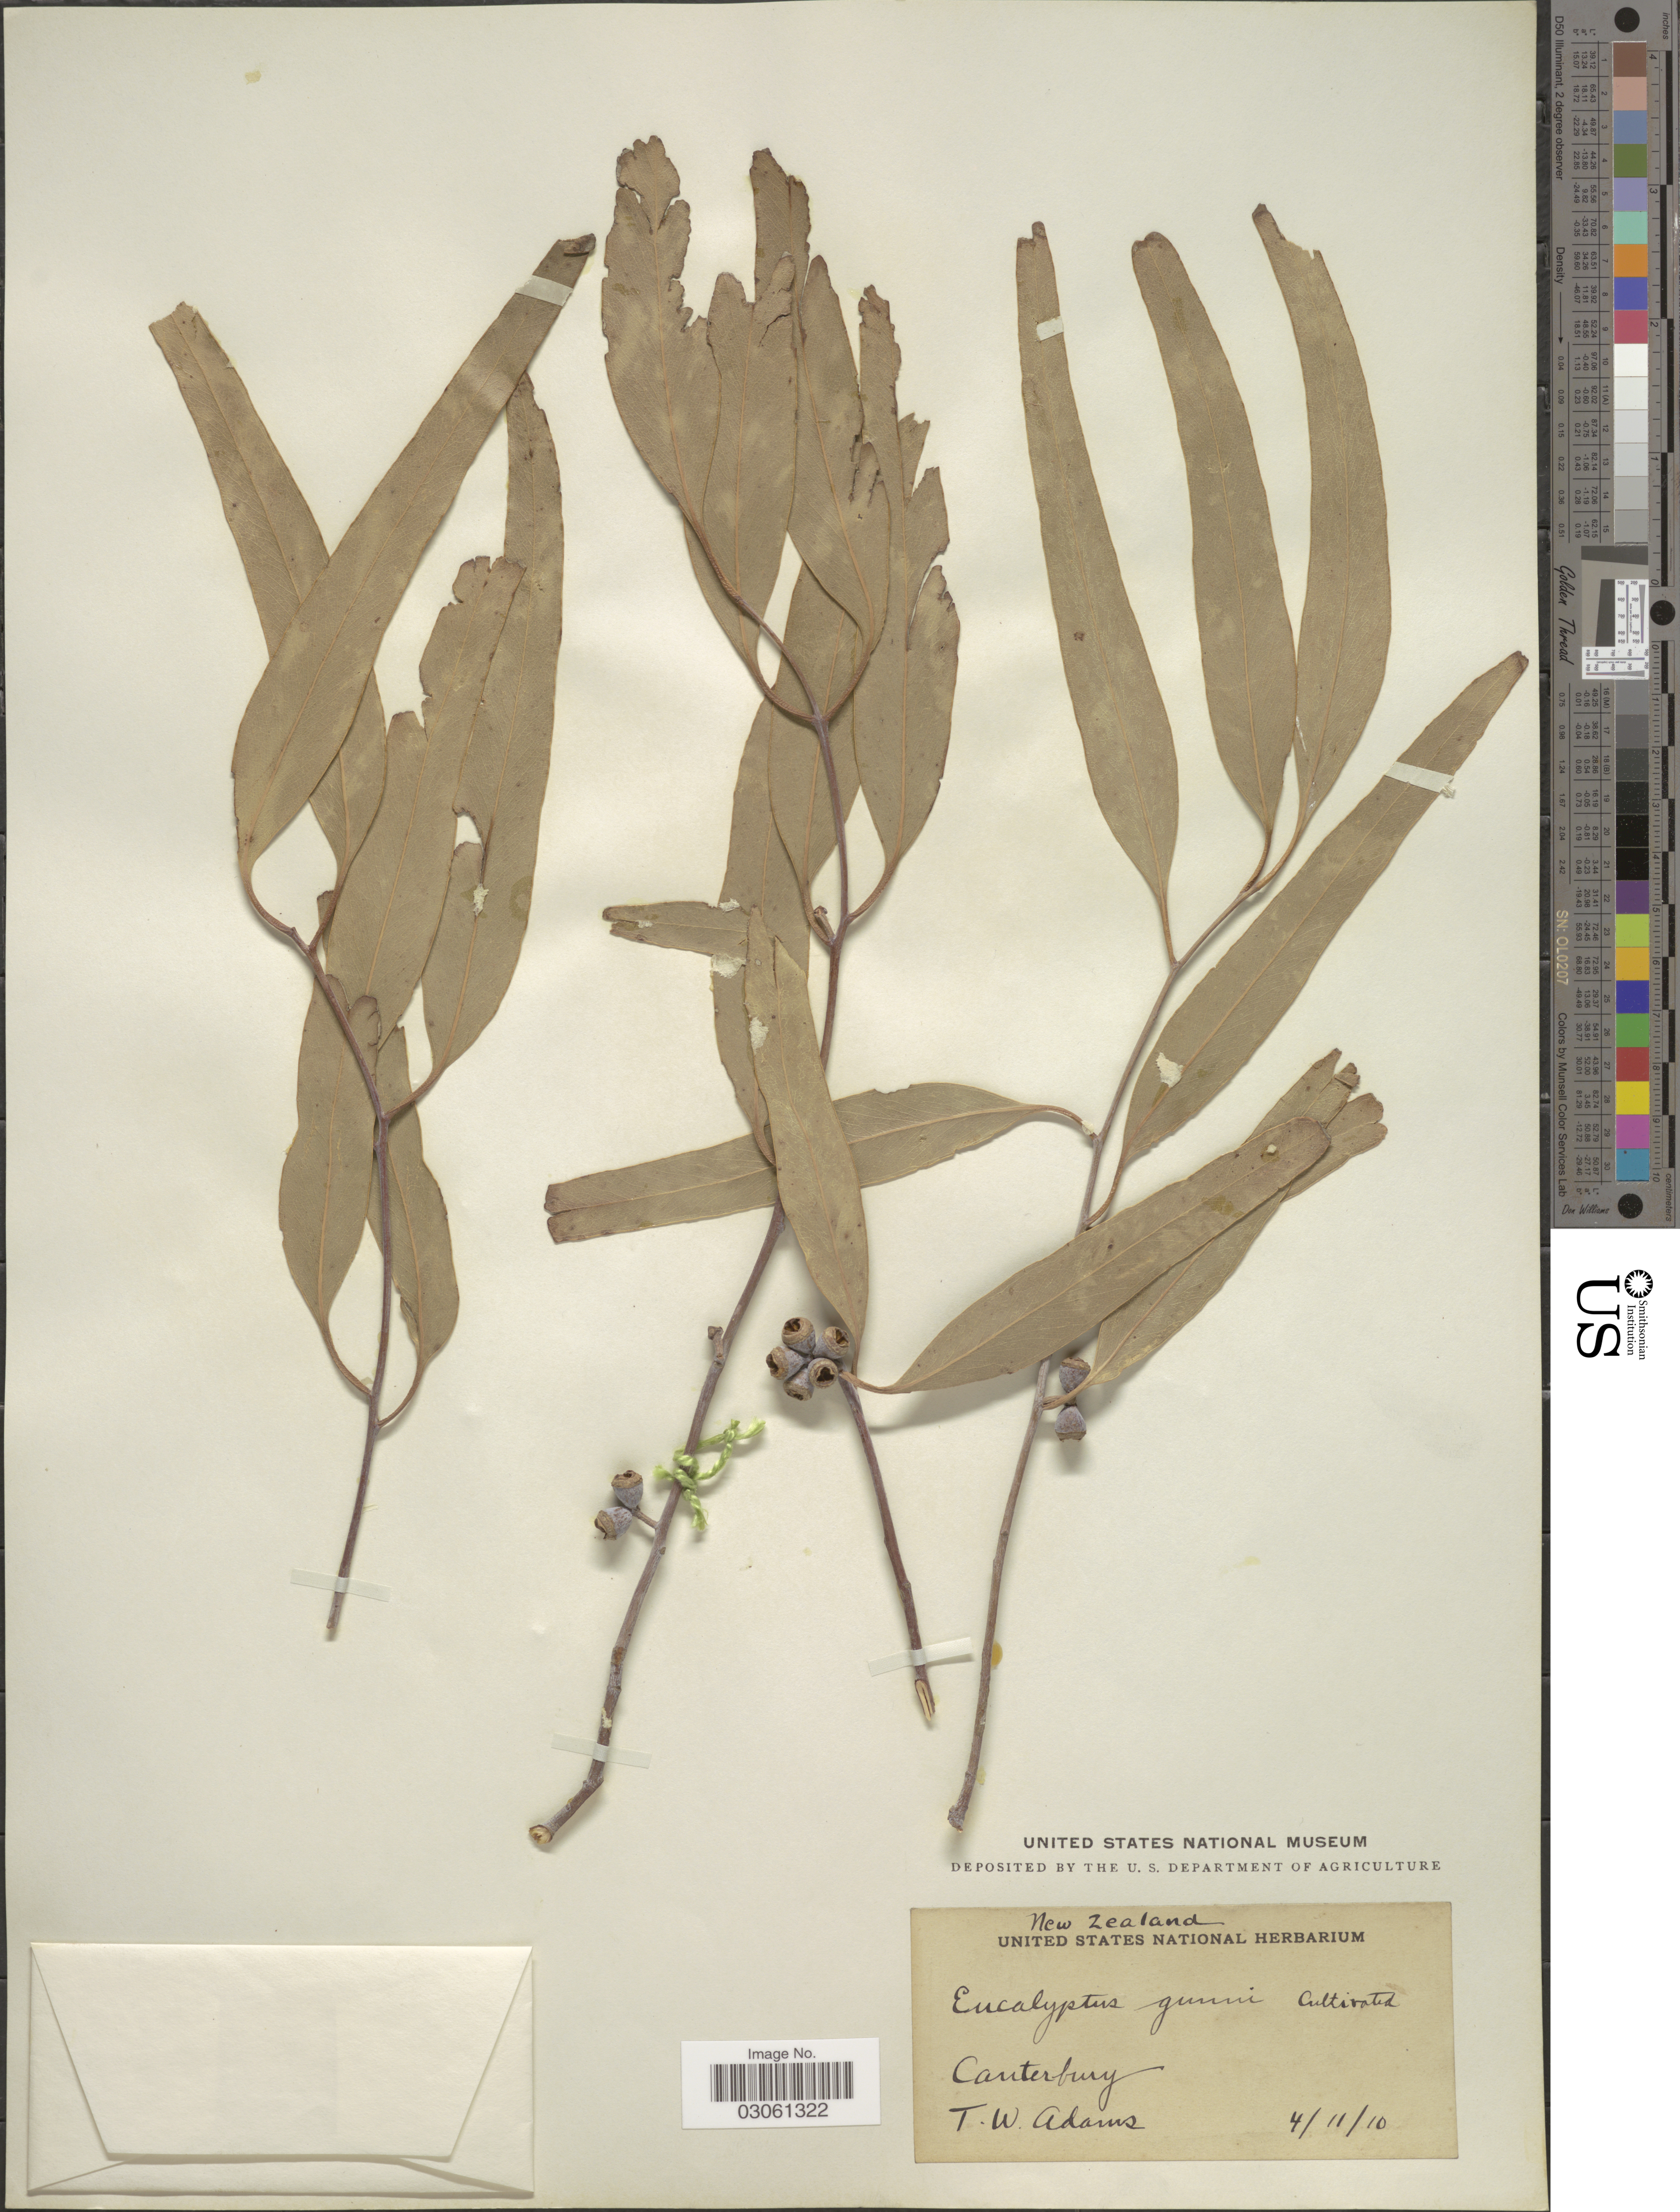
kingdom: Plantae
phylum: Tracheophyta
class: Magnoliopsida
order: Myrtales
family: Myrtaceae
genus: Eucalyptus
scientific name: Eucalyptus gunnii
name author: Hook. f.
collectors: T. Adams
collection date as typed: Transcribed d/m/y: 4/11/10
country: New Zealand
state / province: Canterbury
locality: Canterbury.